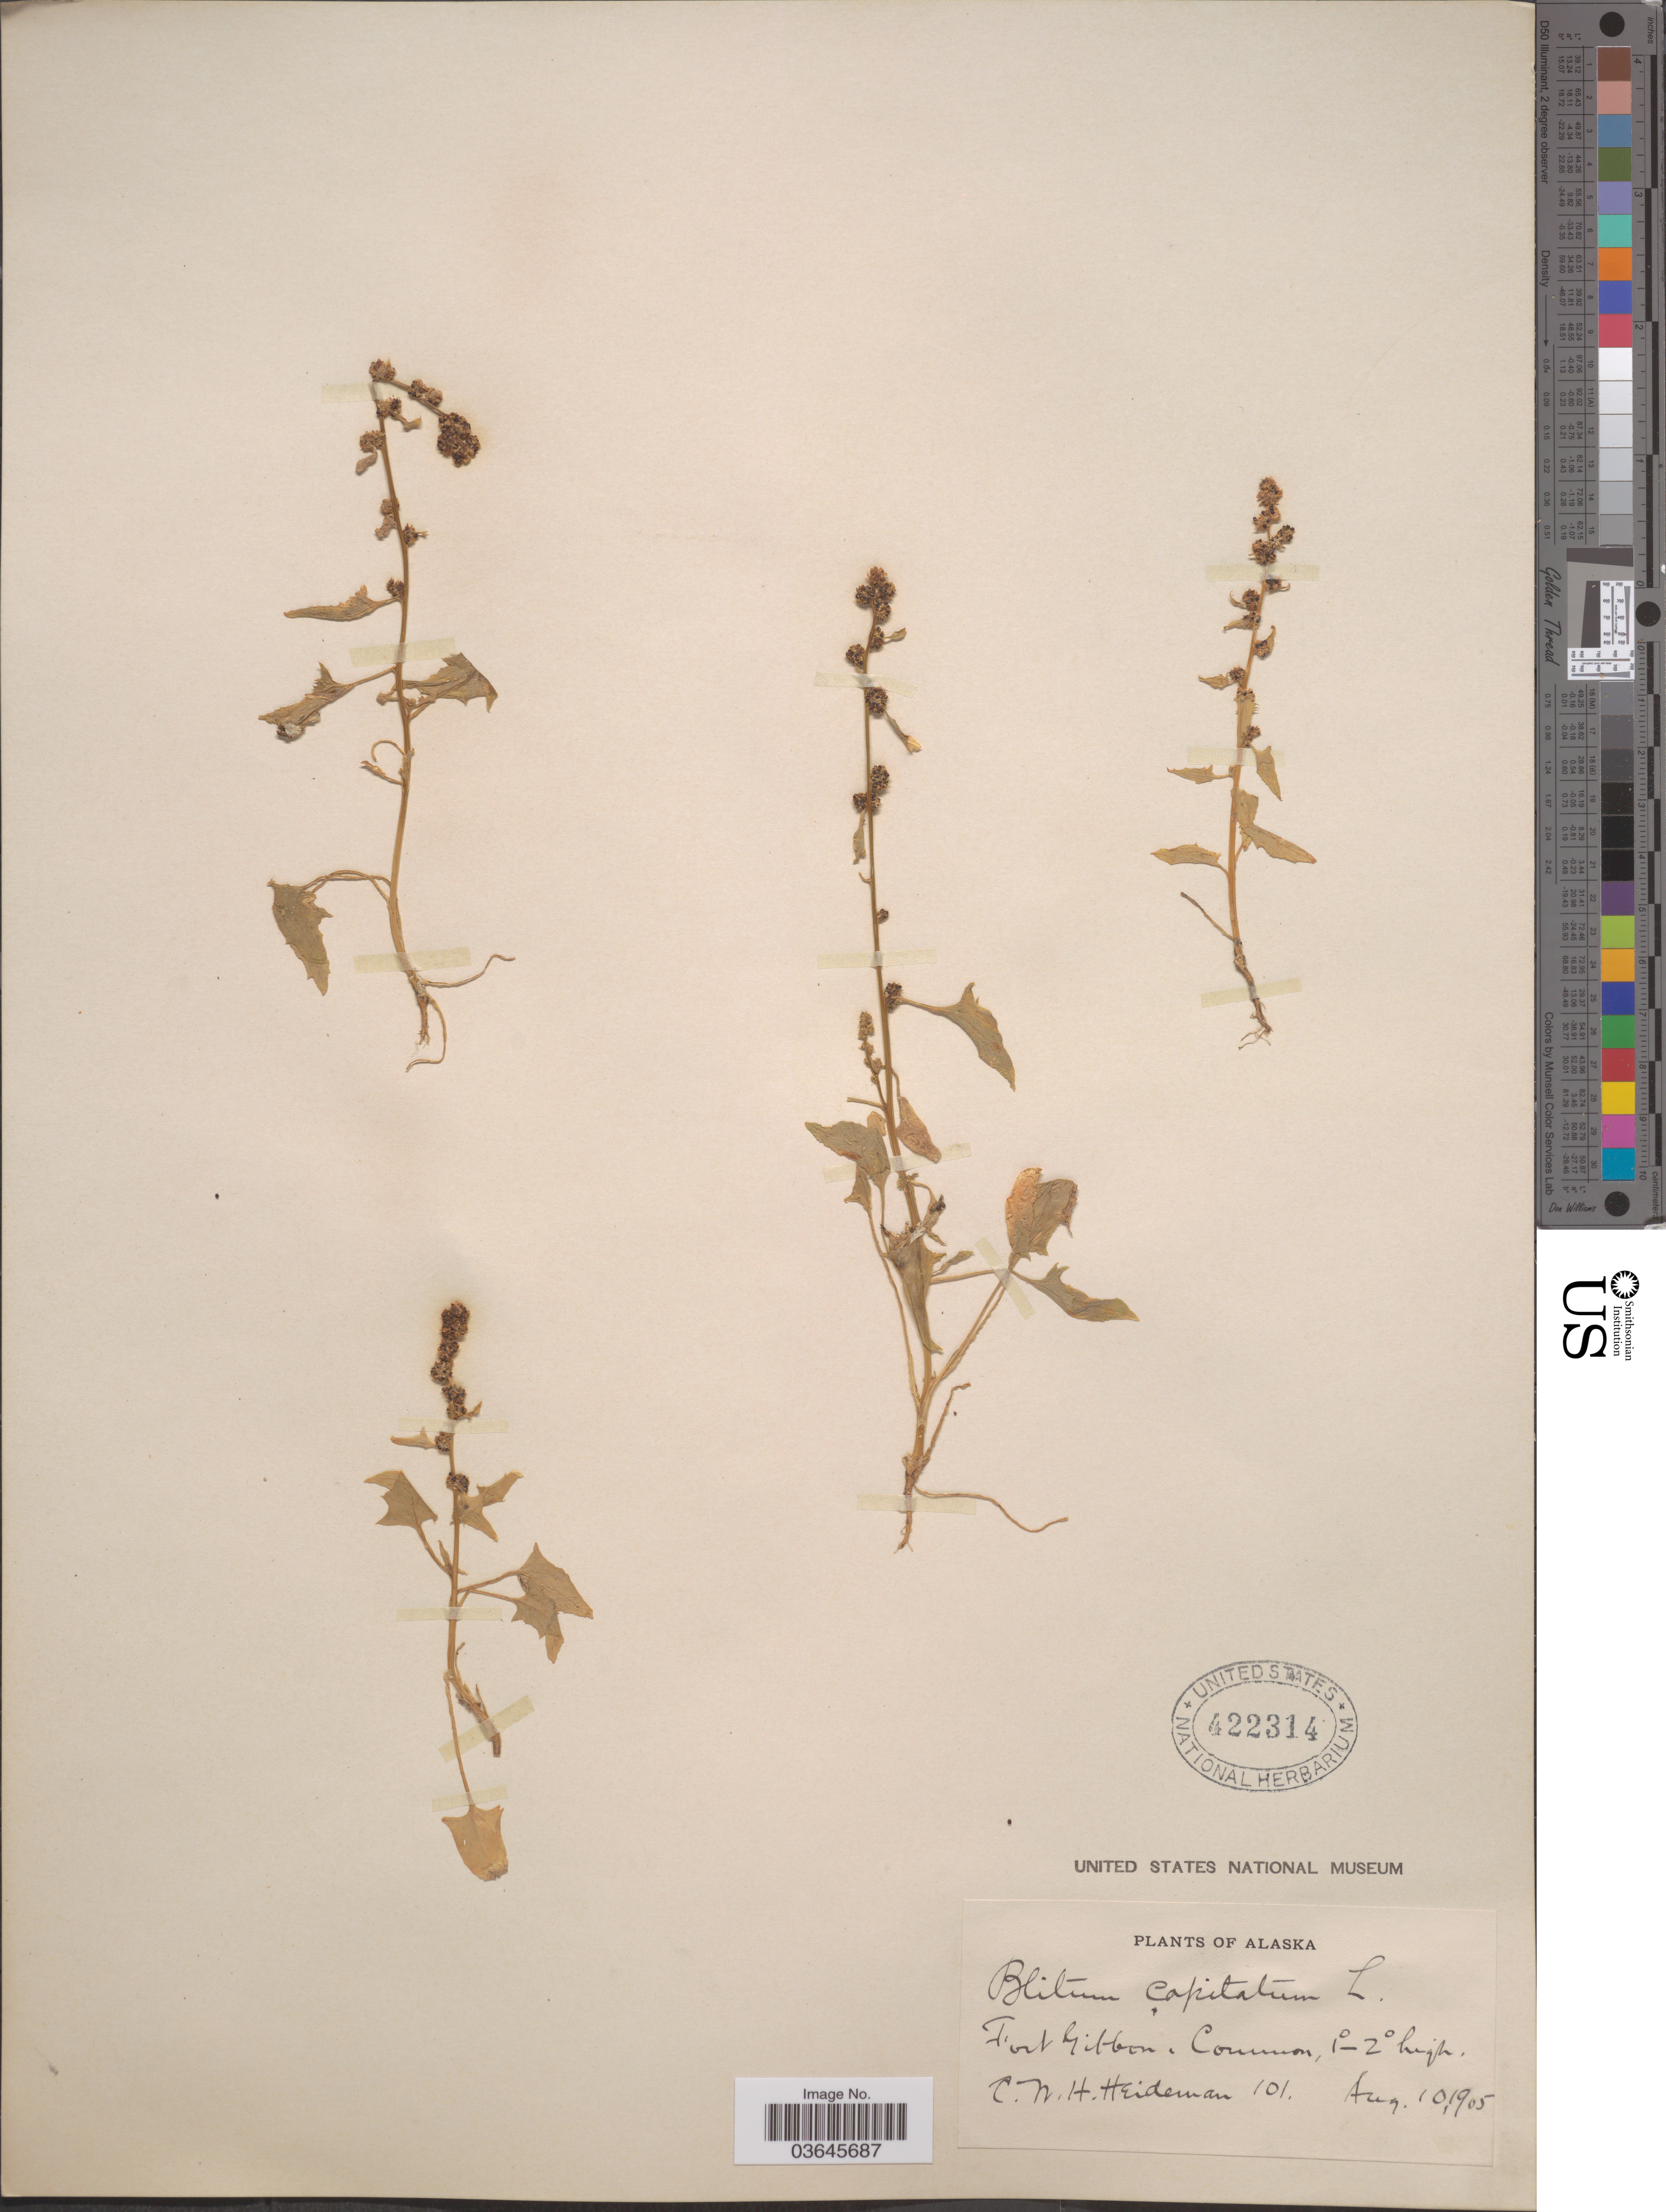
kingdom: Plantae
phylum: Tracheophyta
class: Magnoliopsida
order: Caryophyllales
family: Amaranthaceae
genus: Blitum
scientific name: Blitum capitatum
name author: L.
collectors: C. Heideman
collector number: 101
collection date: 1905-08-10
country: United States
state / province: Alaska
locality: Fort Gibbon.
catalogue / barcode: US 422314